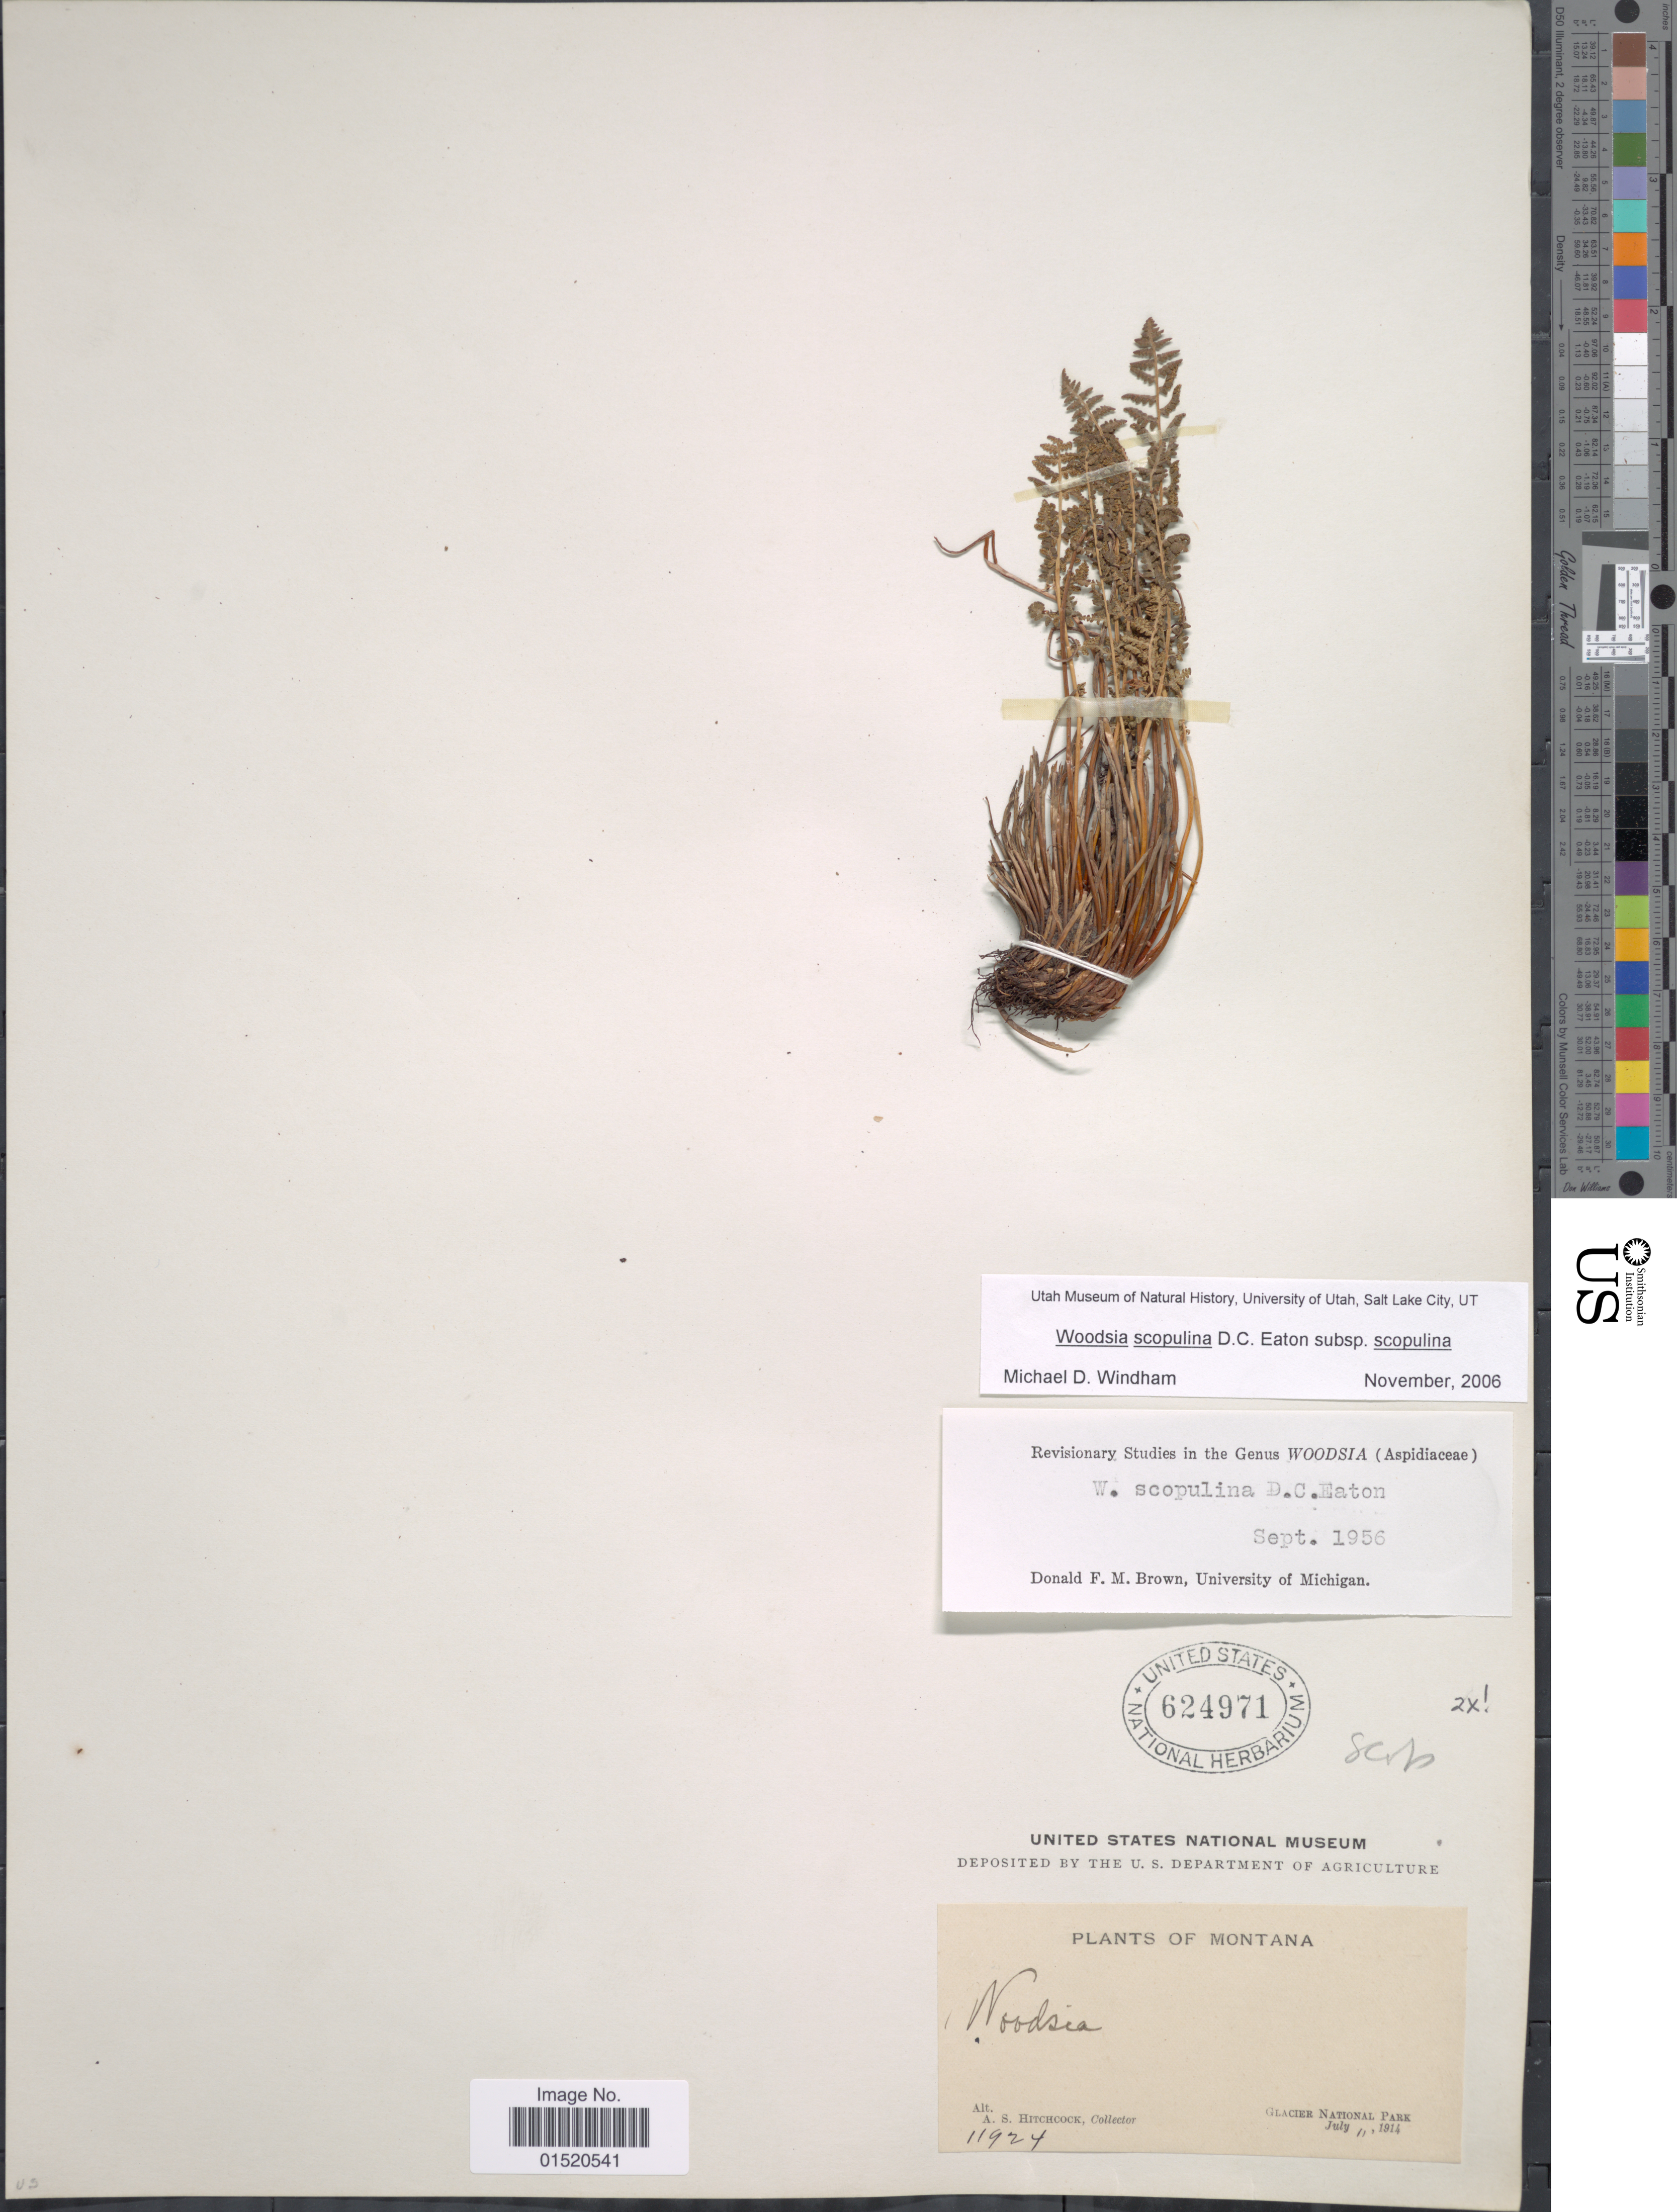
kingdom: Plantae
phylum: Tracheophyta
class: Polypodiopsida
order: Polypodiales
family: Woodsiaceae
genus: Woodsia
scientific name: Woodsia scopulina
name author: D.C. Eaton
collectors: A. S. Hitchcock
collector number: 11924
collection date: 1914-07-11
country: United States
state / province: Montana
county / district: Flathead / Glacier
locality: Glacier National Park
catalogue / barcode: US 624971